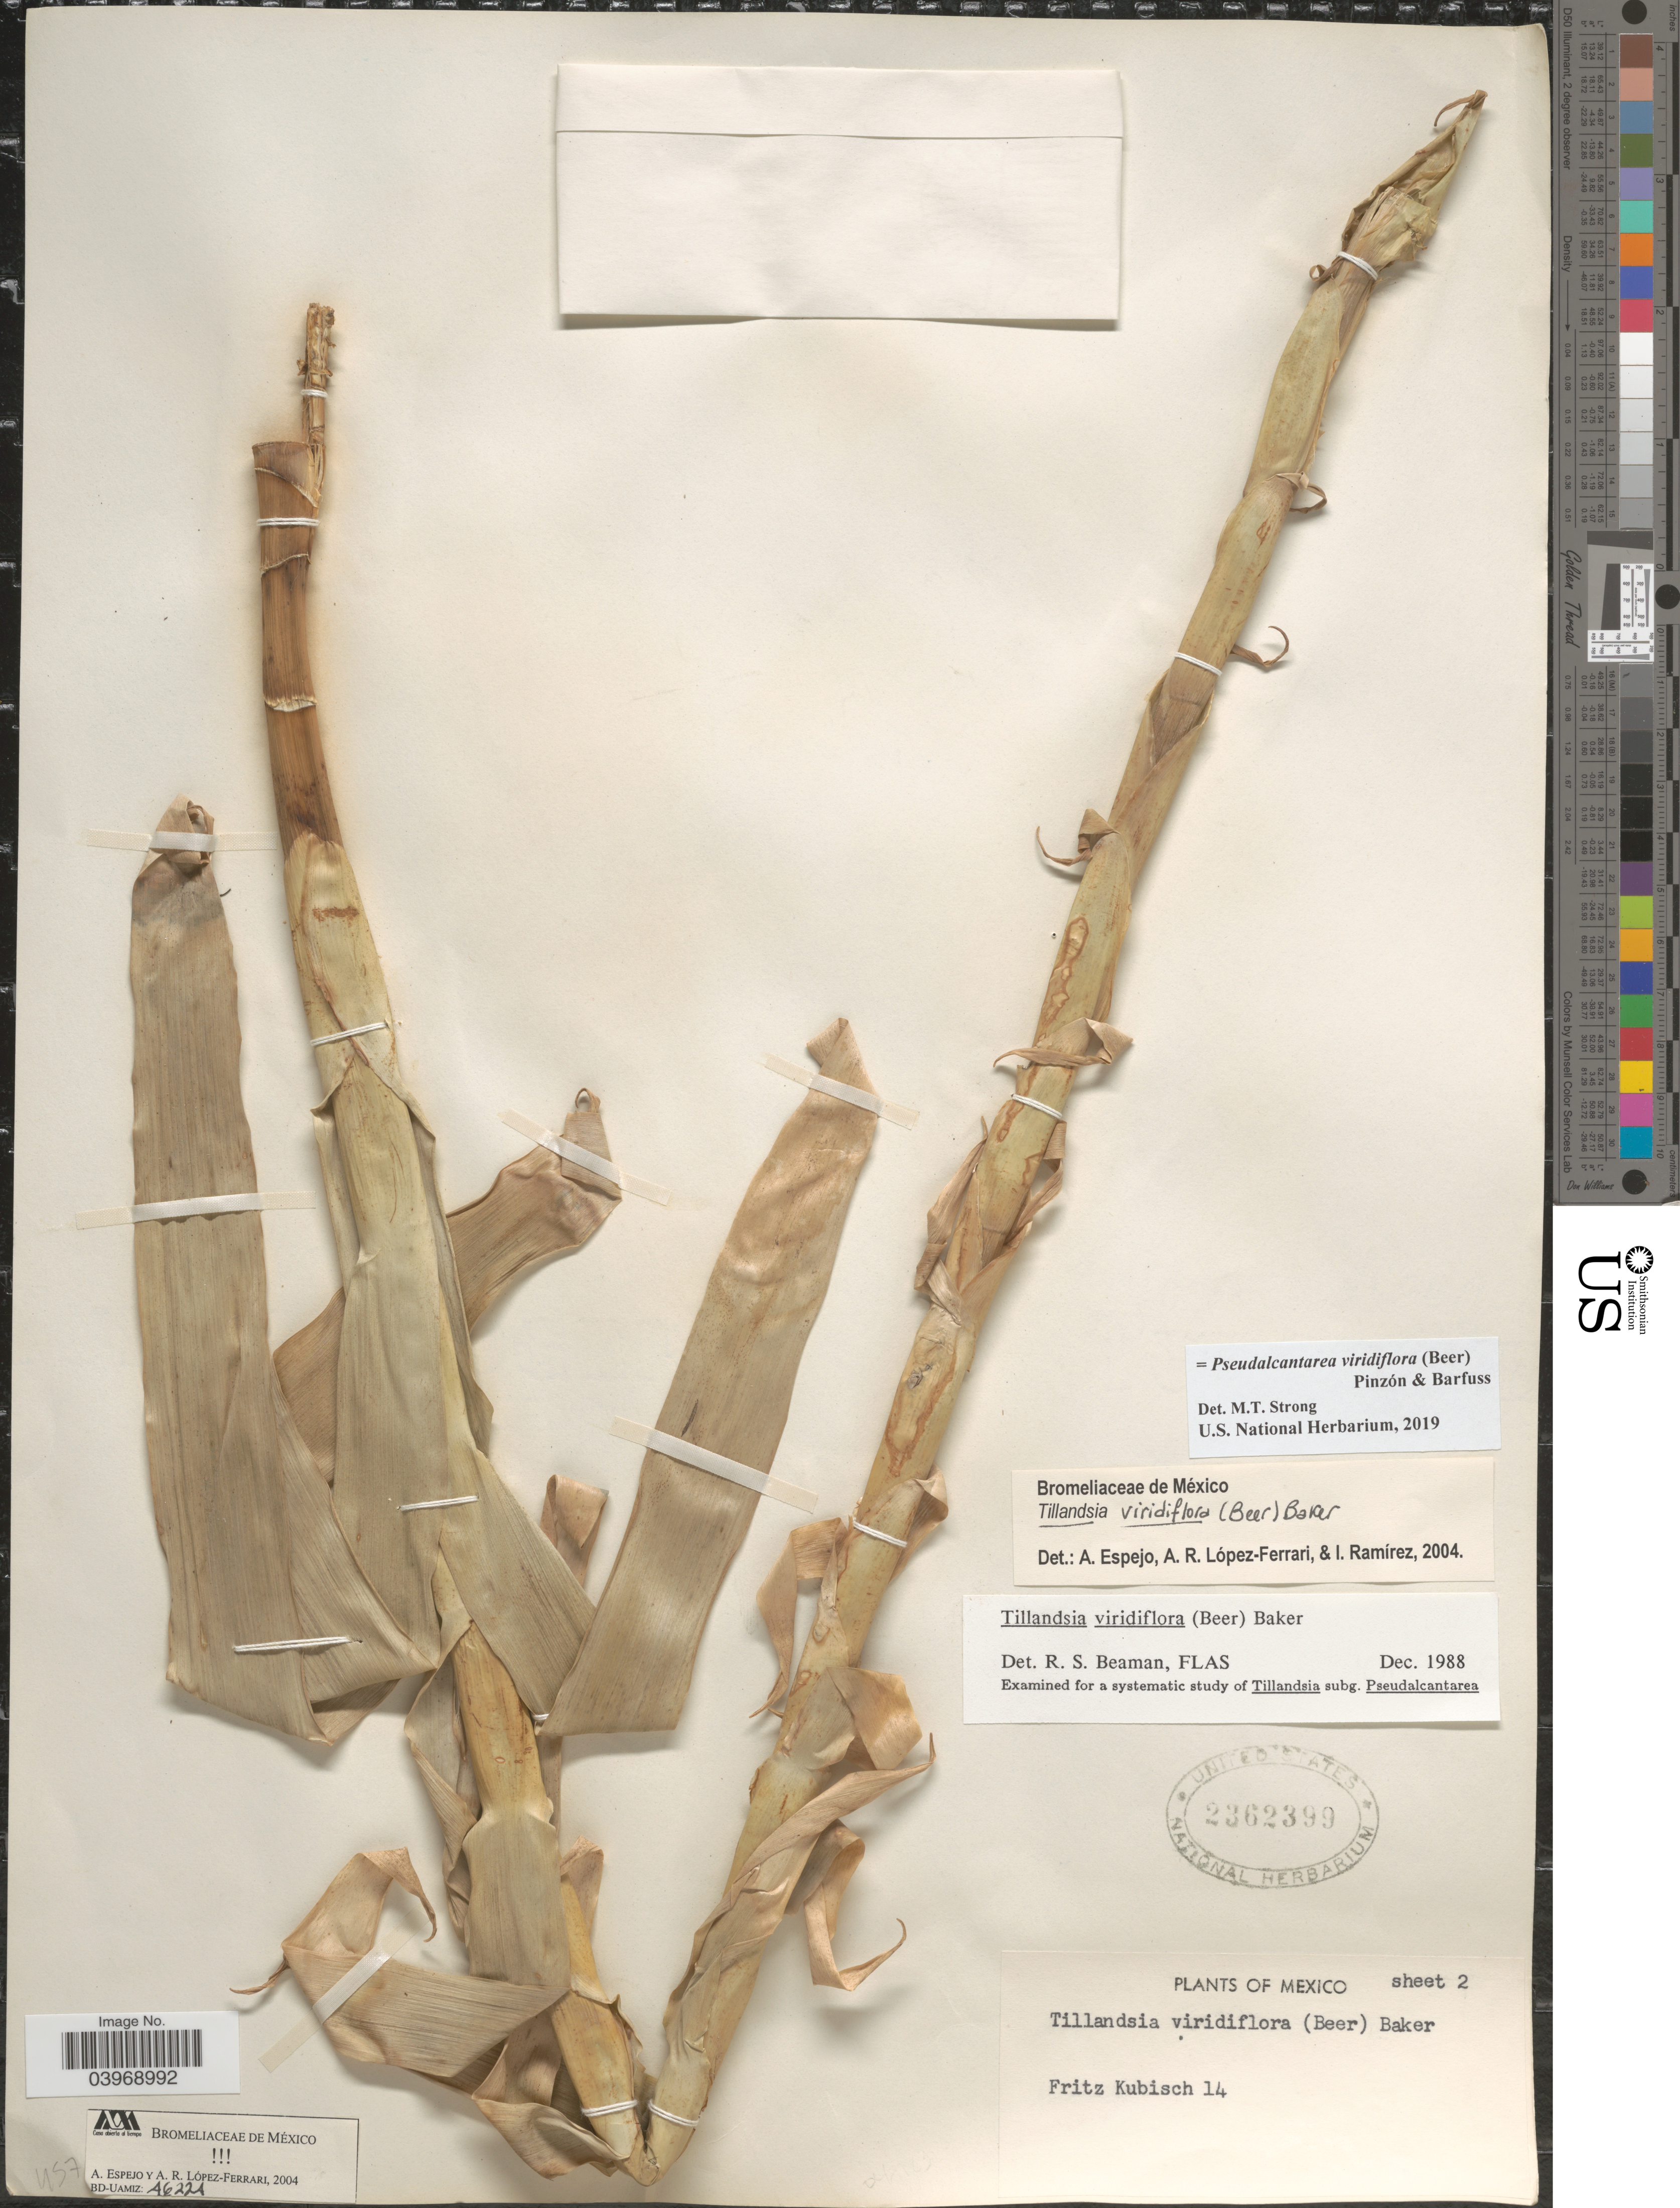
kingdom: Plantae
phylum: Tracheophyta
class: Liliopsida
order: Poales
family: Bromeliaceae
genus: Pseudalcantarea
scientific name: Pseudalcantarea viridiflora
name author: (Beer) Pinzón & Barfuss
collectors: F. Kubisch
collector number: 14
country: Mexico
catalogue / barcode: US 2362399